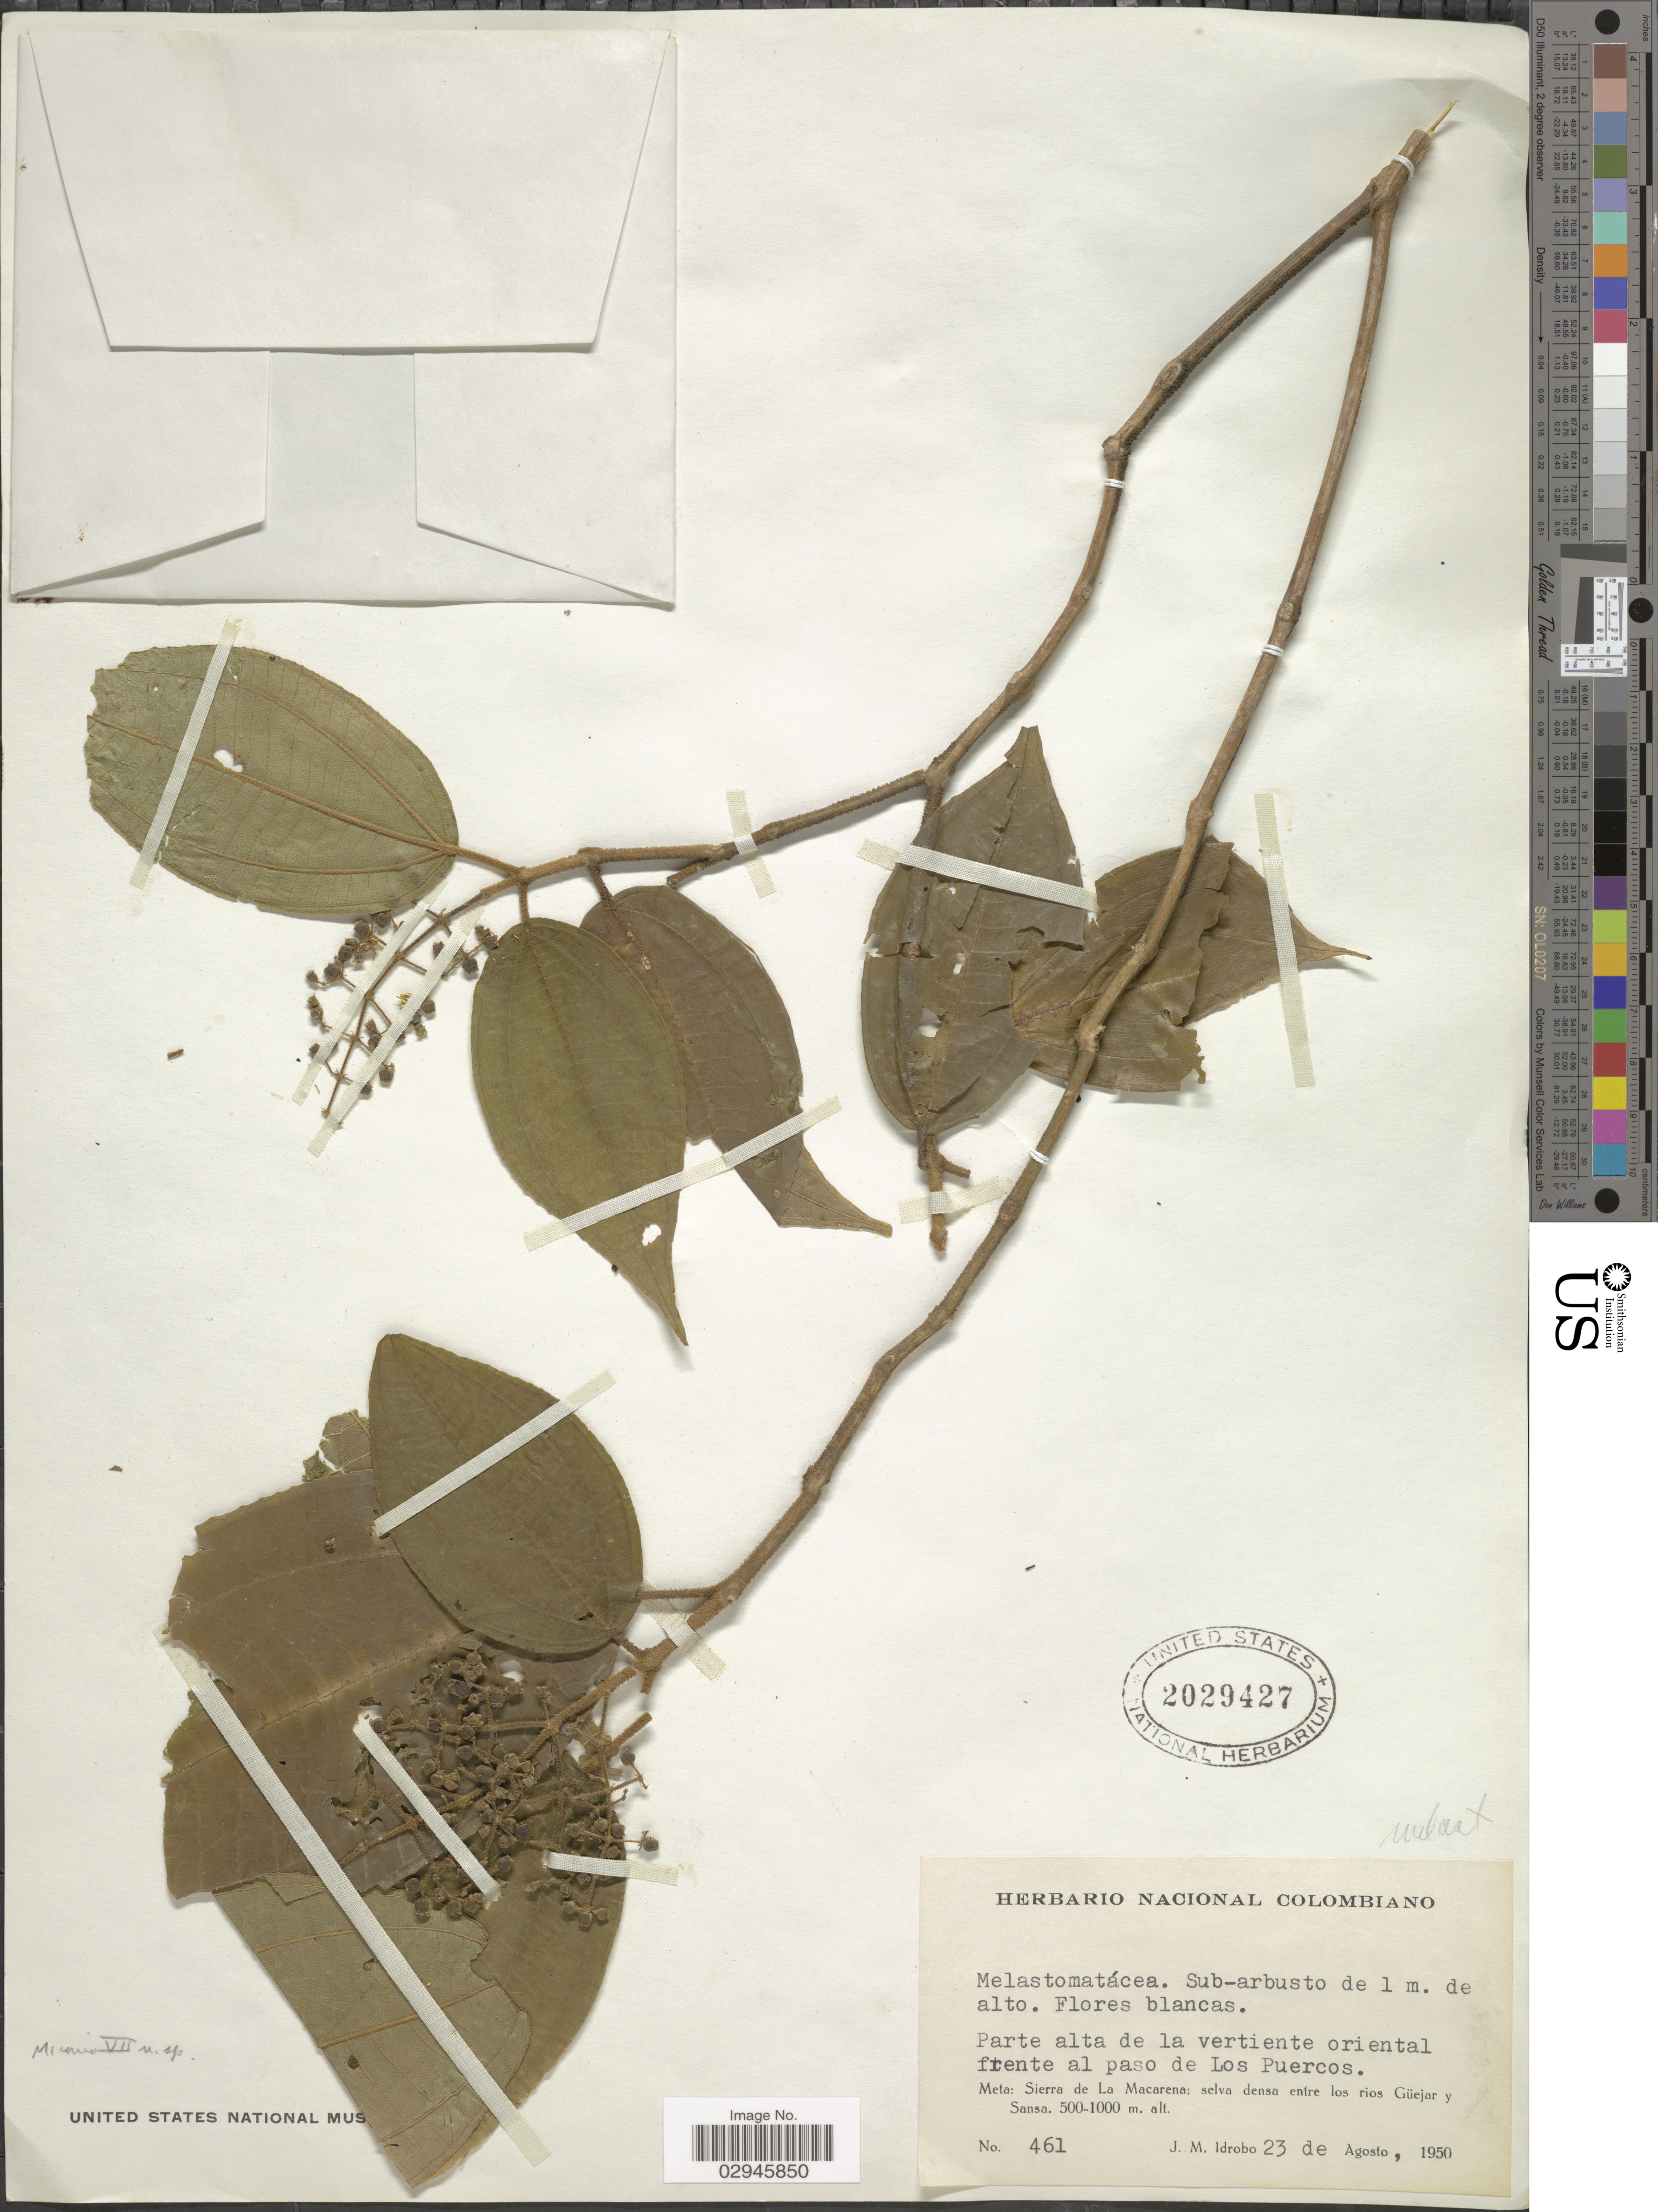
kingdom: Plantae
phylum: Tracheophyta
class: Magnoliopsida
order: Myrtales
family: Melastomataceae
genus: Miconia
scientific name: Miconia sp.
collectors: J. M. Idrobo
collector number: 461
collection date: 1950-08-23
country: Colombia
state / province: Meta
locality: Parte alta de la vertiente oriental frente al paso de Los Puercos. Sierra de La Macarena: selva densa entre los ríos Güejar y Sansa.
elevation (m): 500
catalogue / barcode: US 2029427